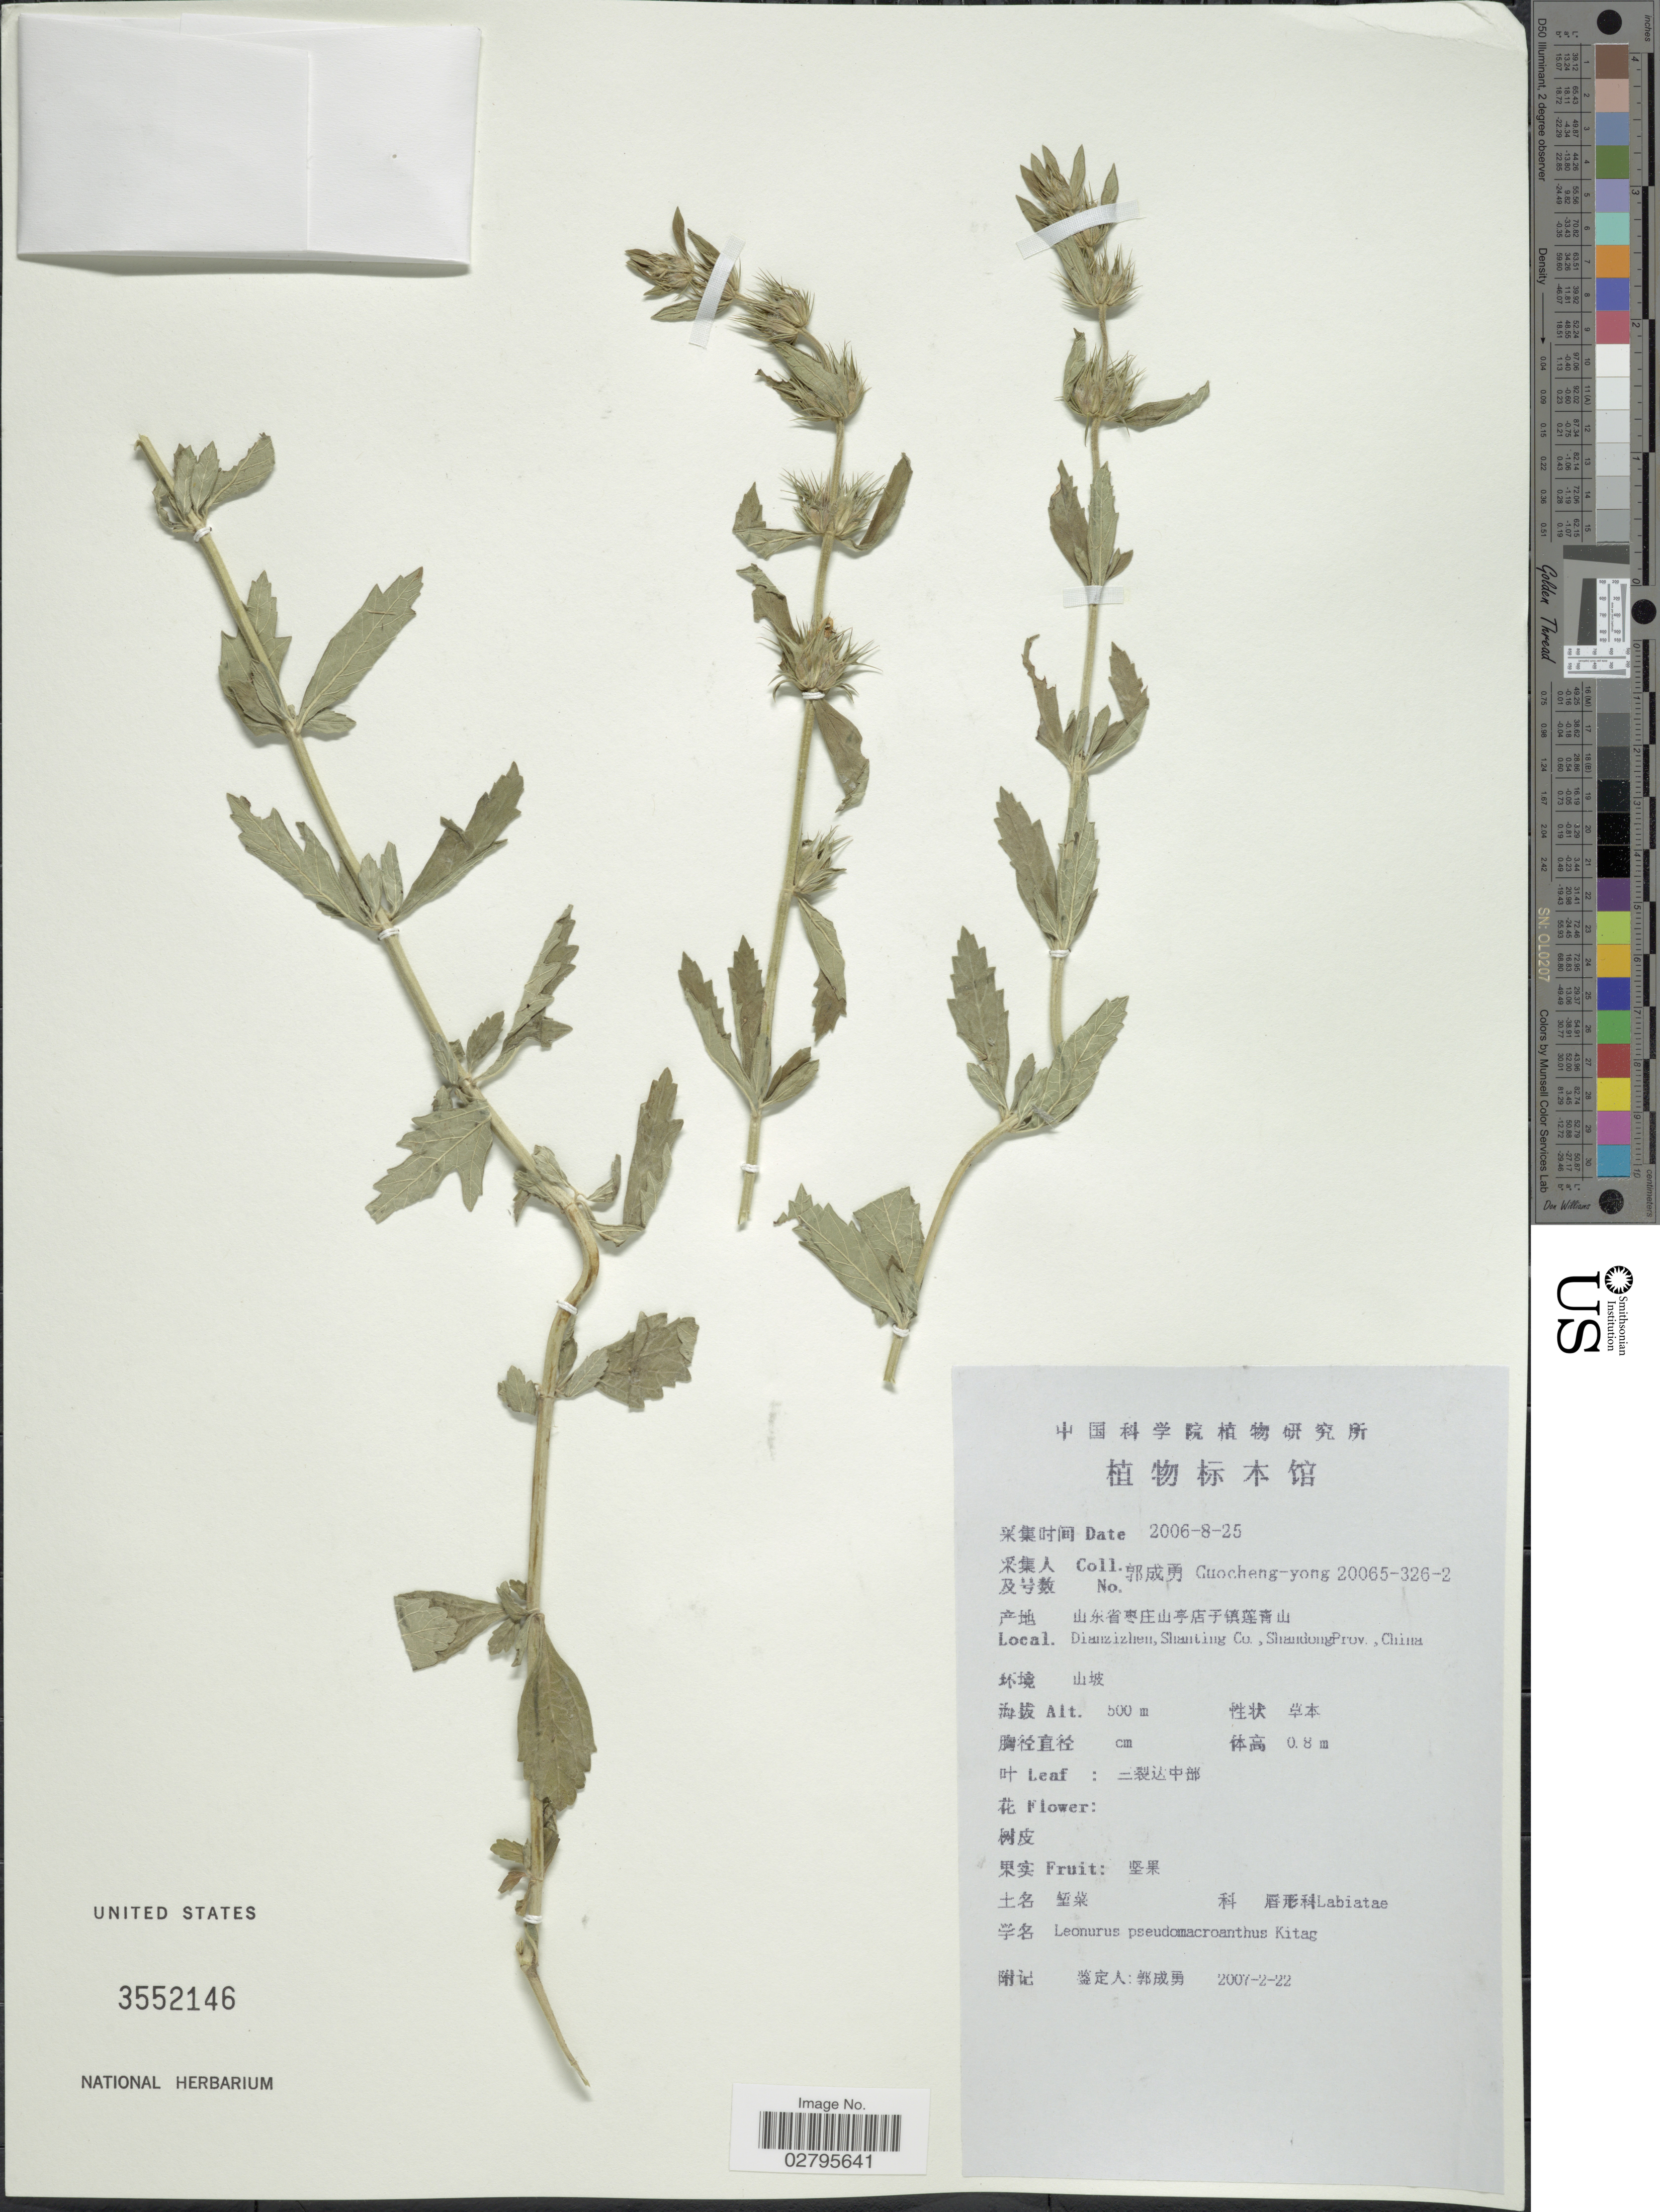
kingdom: Plantae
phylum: Tracheophyta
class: Magnoliopsida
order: Lamiales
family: Lamiaceae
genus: Leonurus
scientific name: Leonurus pseudomacranthus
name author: Kitag.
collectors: Guo cheng-yong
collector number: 20065-326-2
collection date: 2006-08-25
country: China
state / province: Shandong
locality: Dianzizhen, Shanting Co., Shadong Prov.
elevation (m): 500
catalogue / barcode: US 3552146